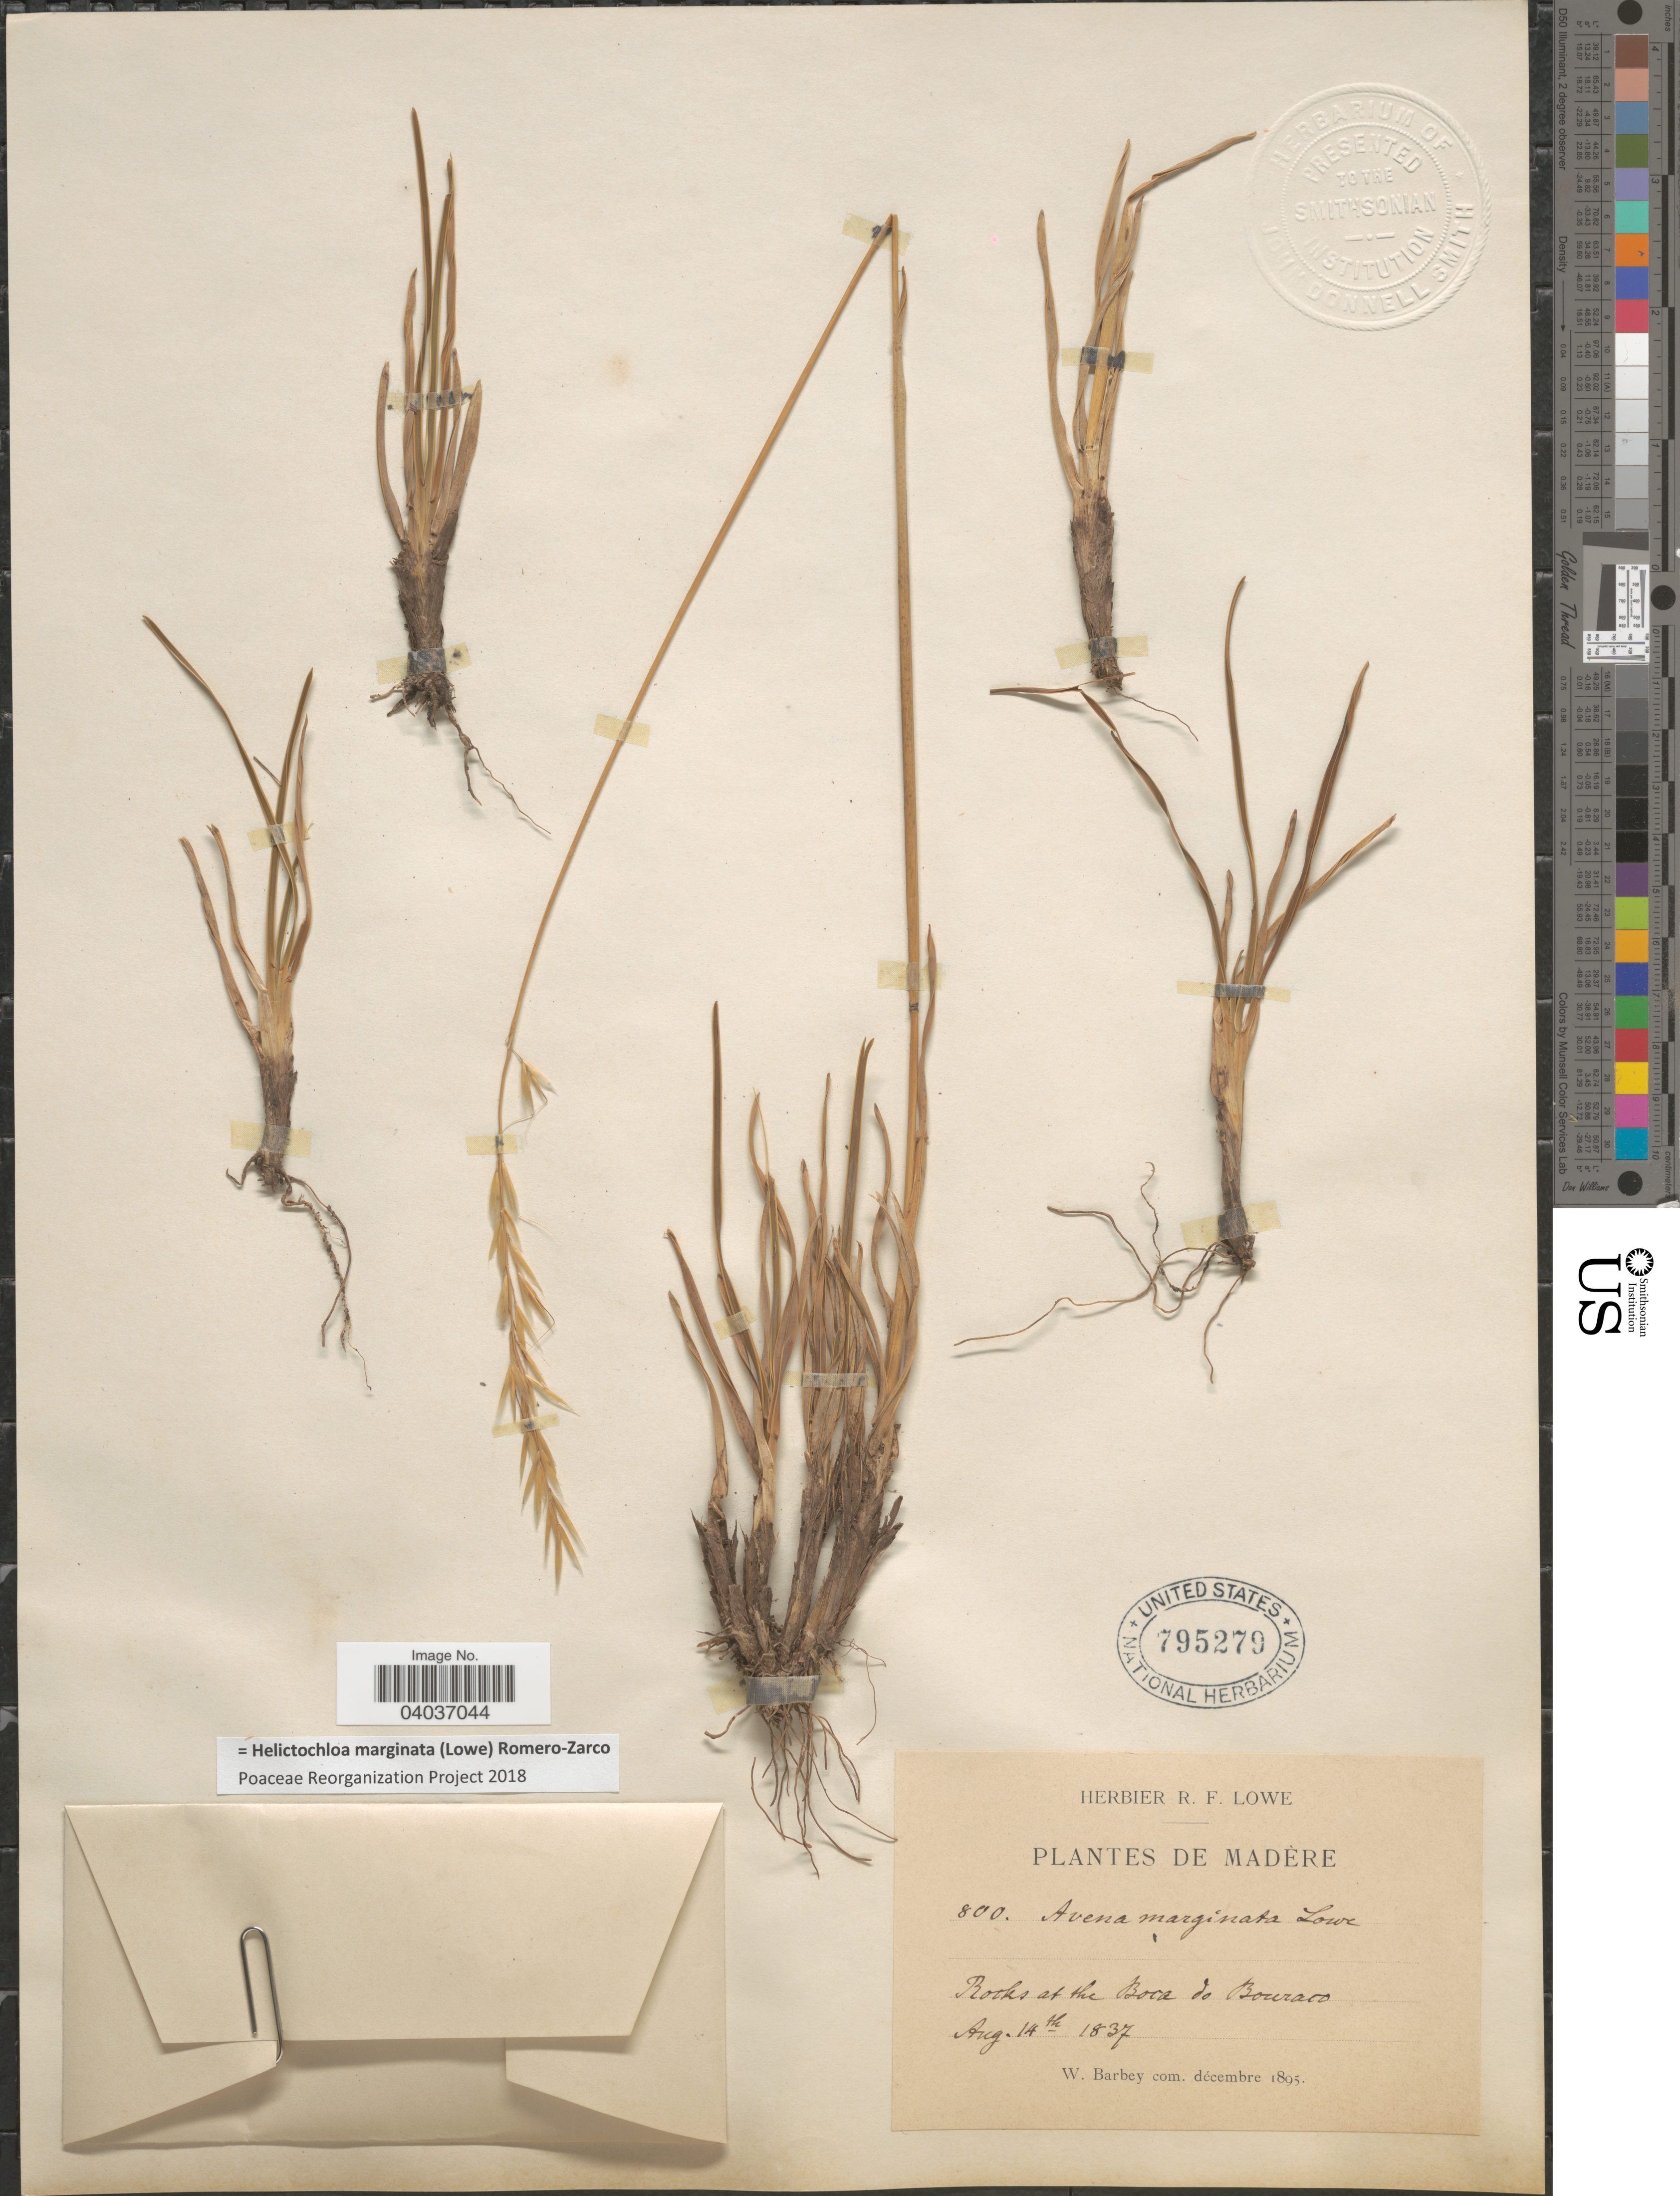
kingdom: Plantae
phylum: Tracheophyta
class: Liliopsida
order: Poales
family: Poaceae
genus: Helictochloa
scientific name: Helictochloa marginata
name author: (Lowe) Romero-Zarco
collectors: W. Barbey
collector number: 800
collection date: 1837-08-14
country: Portugal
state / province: Madeira (Aut. Reg.)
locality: Madère. Rocks at the Boca de Bouraco.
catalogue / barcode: US 795279